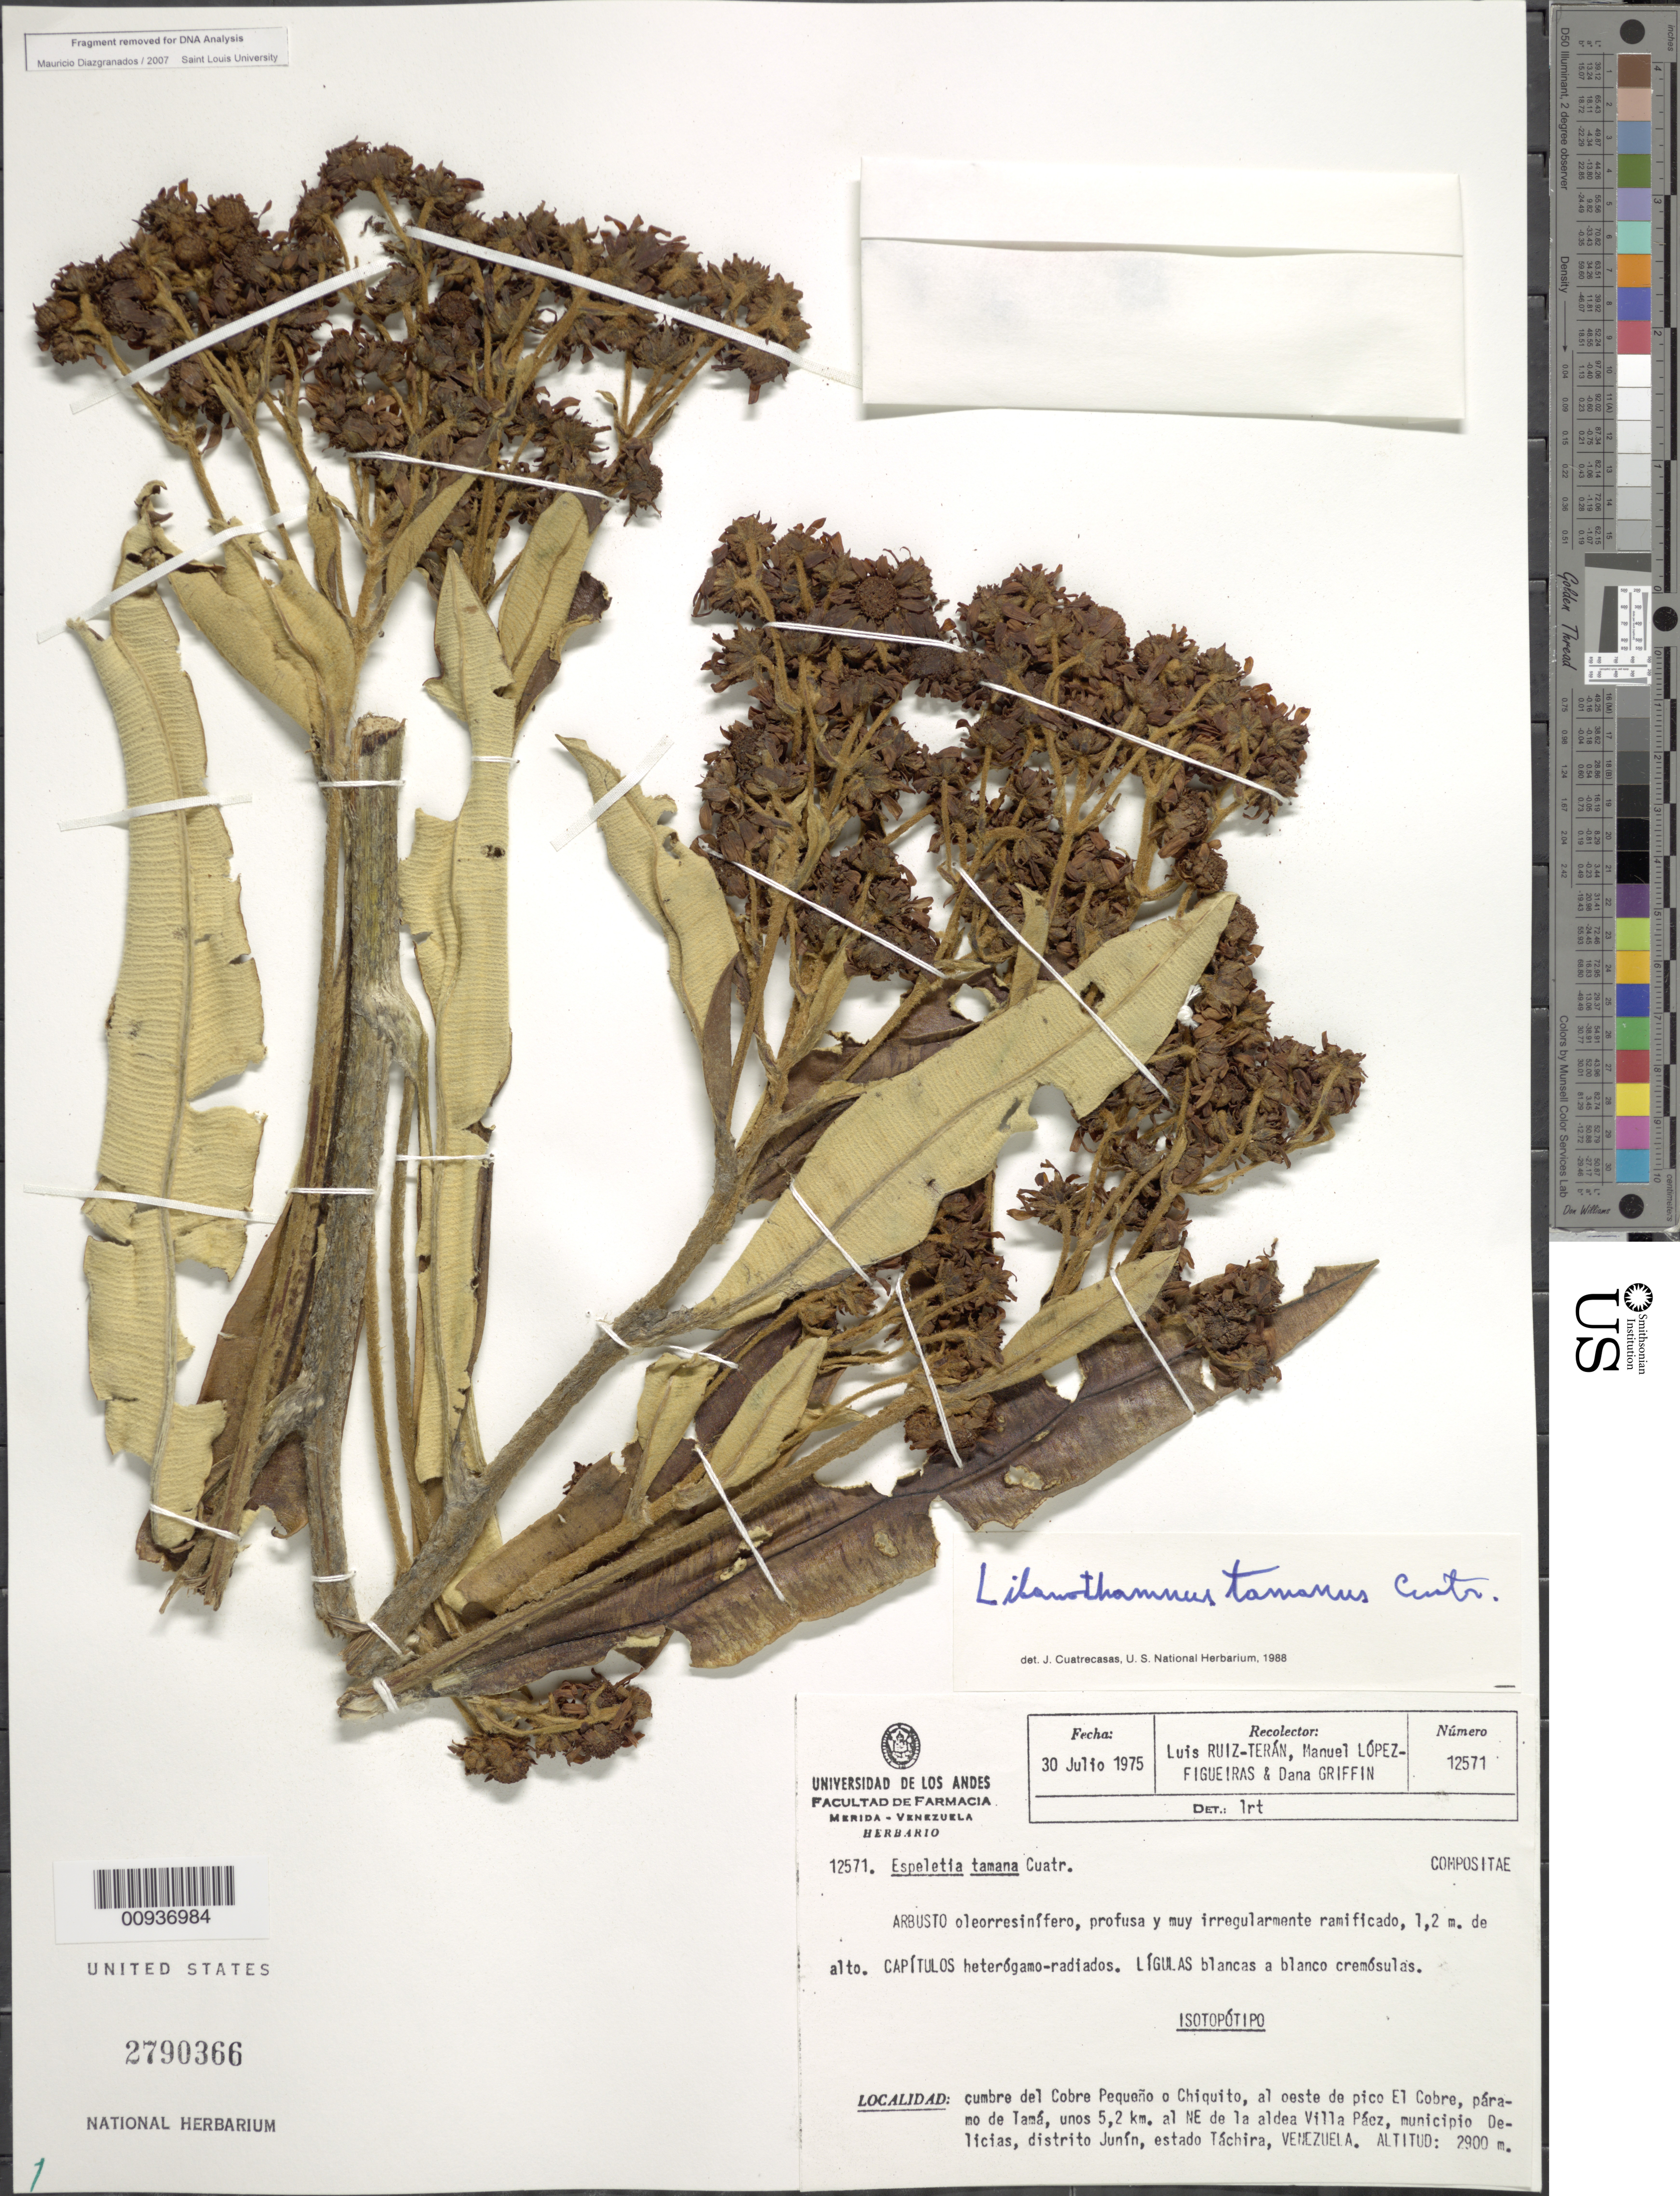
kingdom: Plantae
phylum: Tracheophyta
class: Magnoliopsida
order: Asterales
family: Asteraceae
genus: Libanothamnus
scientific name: Libanothamnus tamanus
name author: (Cuatrec.) Cuatrec.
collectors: L. Teran, M. López Figueiras & D. Griffin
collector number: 12571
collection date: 1975-07-30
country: Venezuela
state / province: Tachira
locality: Cumbre del Cobre Pequeno o Chiquito, al oeste de pico El Cobre, paramo de Tama, unos 5.2 km al NE de la aldea Villa Paez, Municipio Delicias, Distrito Junin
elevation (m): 2900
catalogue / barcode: US 2790366